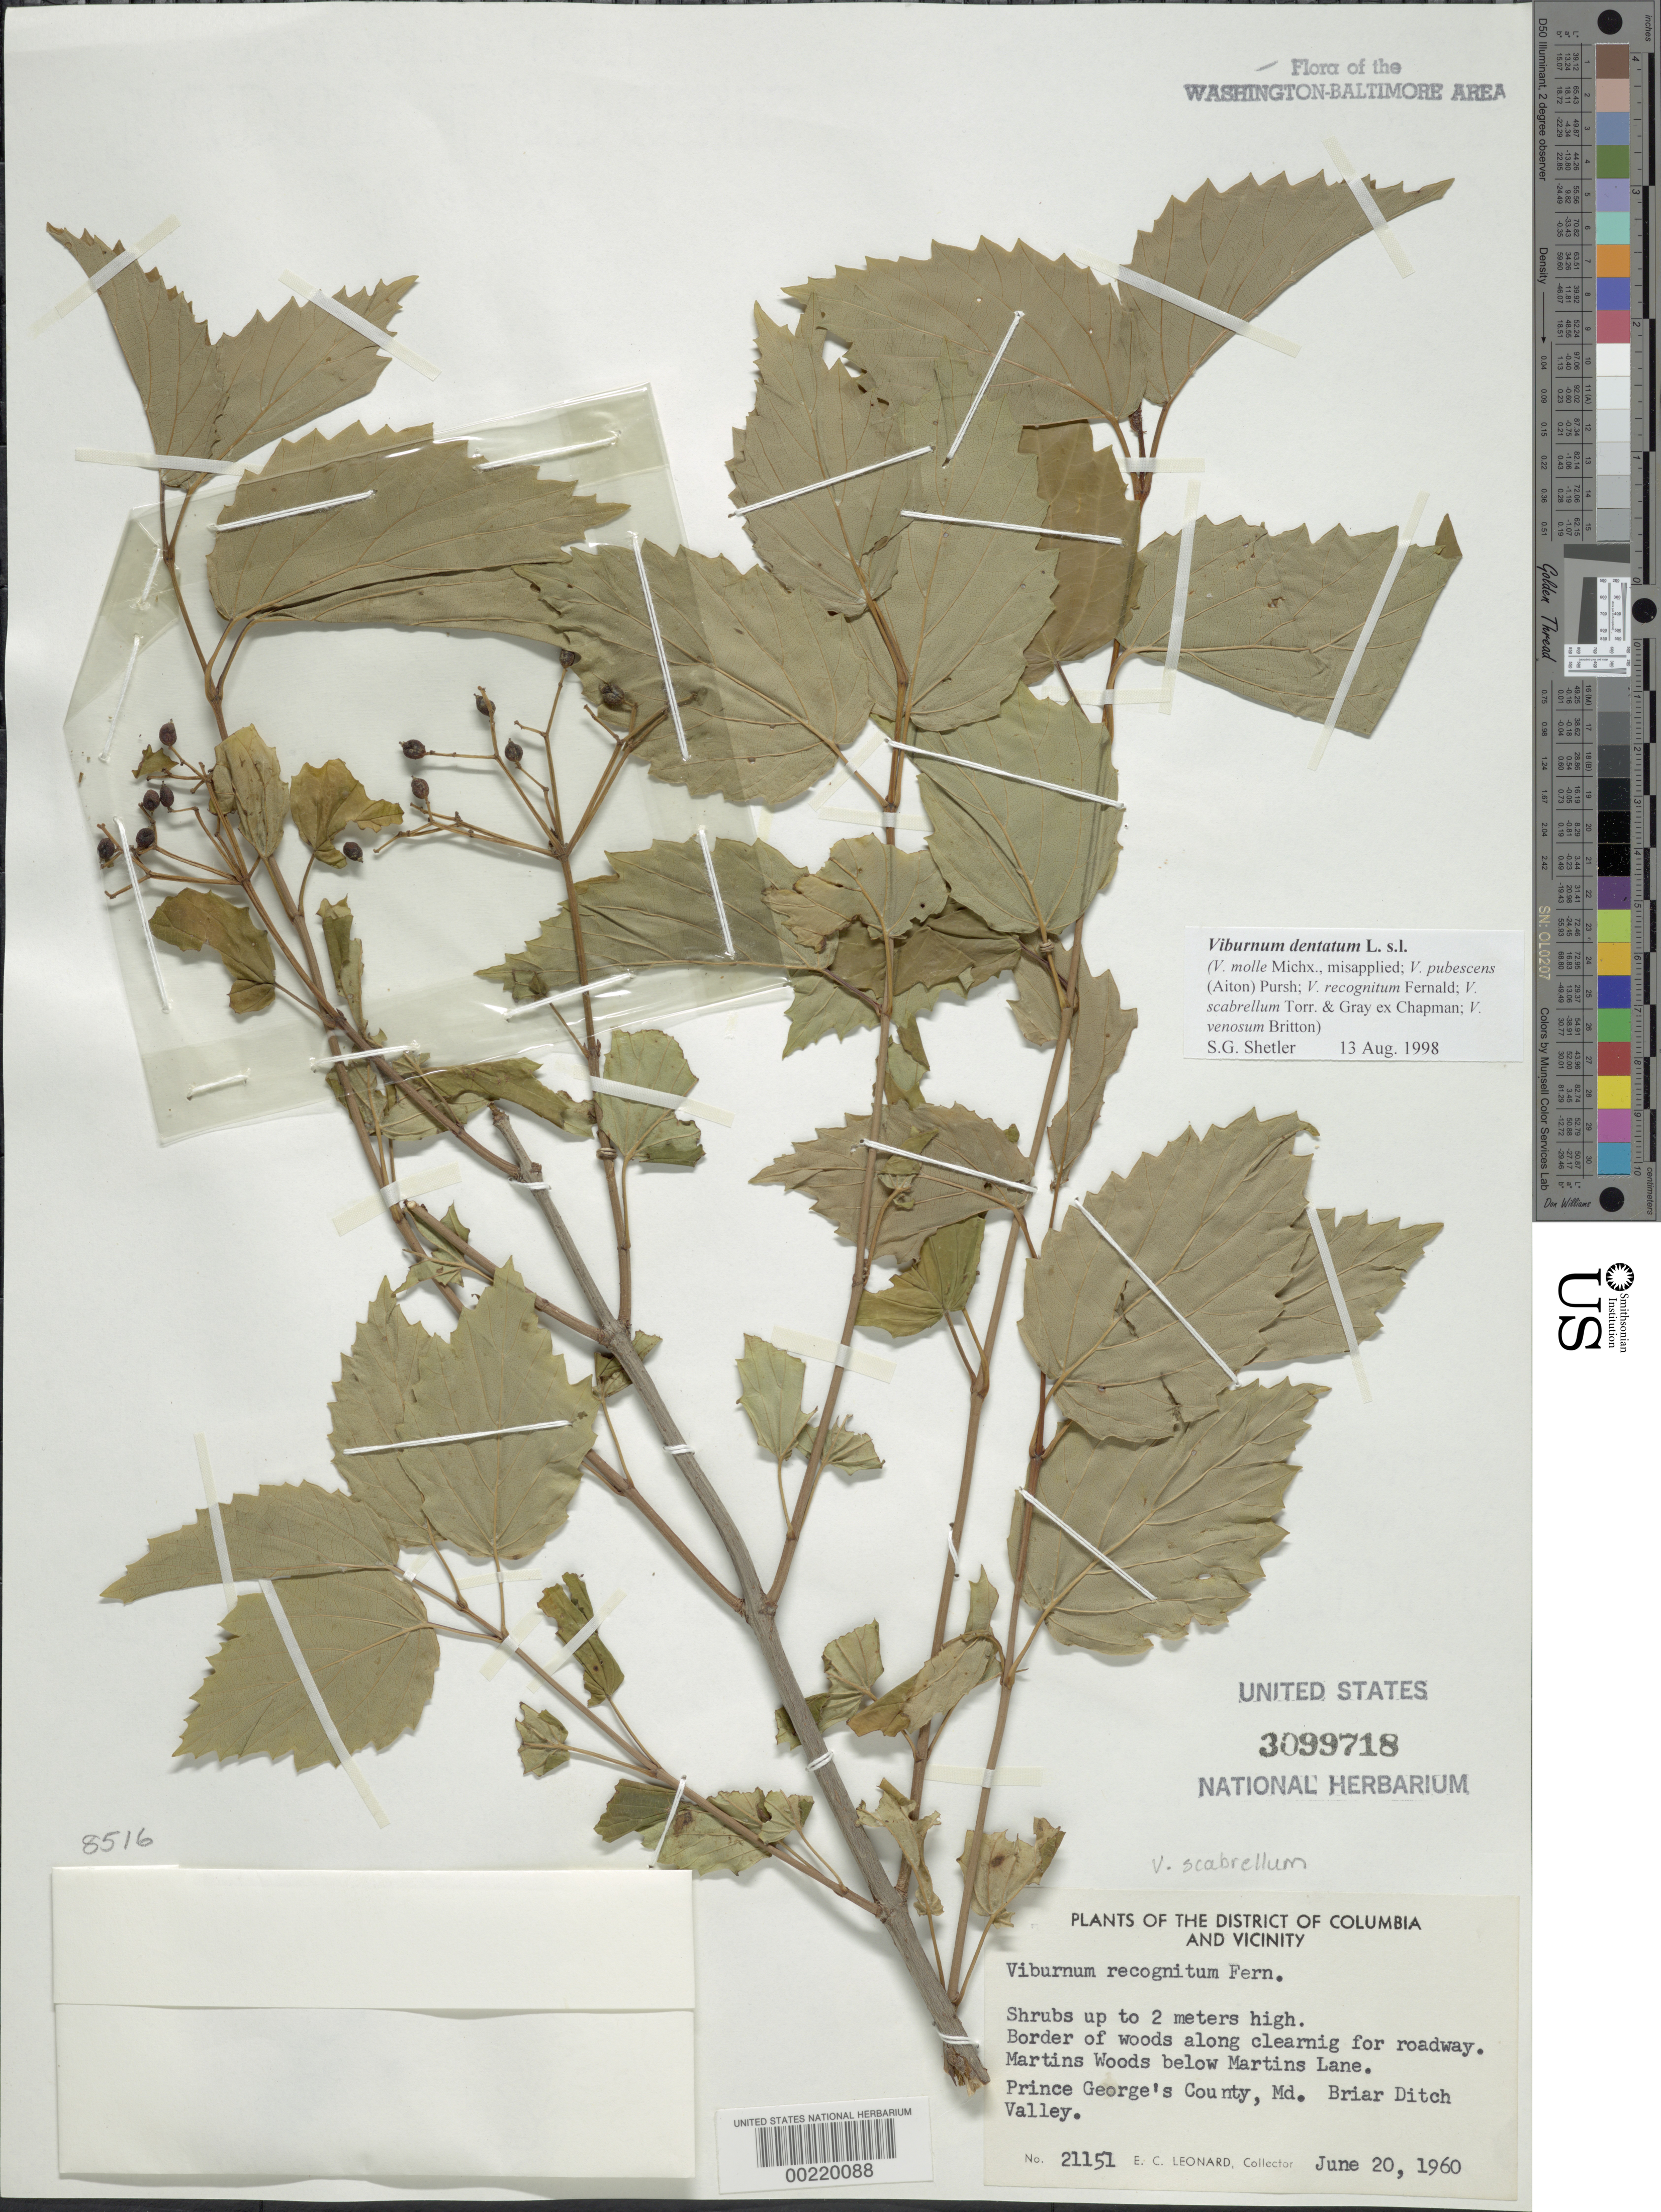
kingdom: Plantae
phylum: Tracheophyta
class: Magnoliopsida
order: Dipsacales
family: Viburnaceae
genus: Viburnum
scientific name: Viburnum dentatum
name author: L.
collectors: E. C. Leonard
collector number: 21151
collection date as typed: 20 Jun 1960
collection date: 1960-06-20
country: United States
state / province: Maryland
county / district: Prince George's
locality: Briar Ditch Valley, Martins Woods below Martins Lane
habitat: Border of woods along clearing for roadway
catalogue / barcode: US 3099718